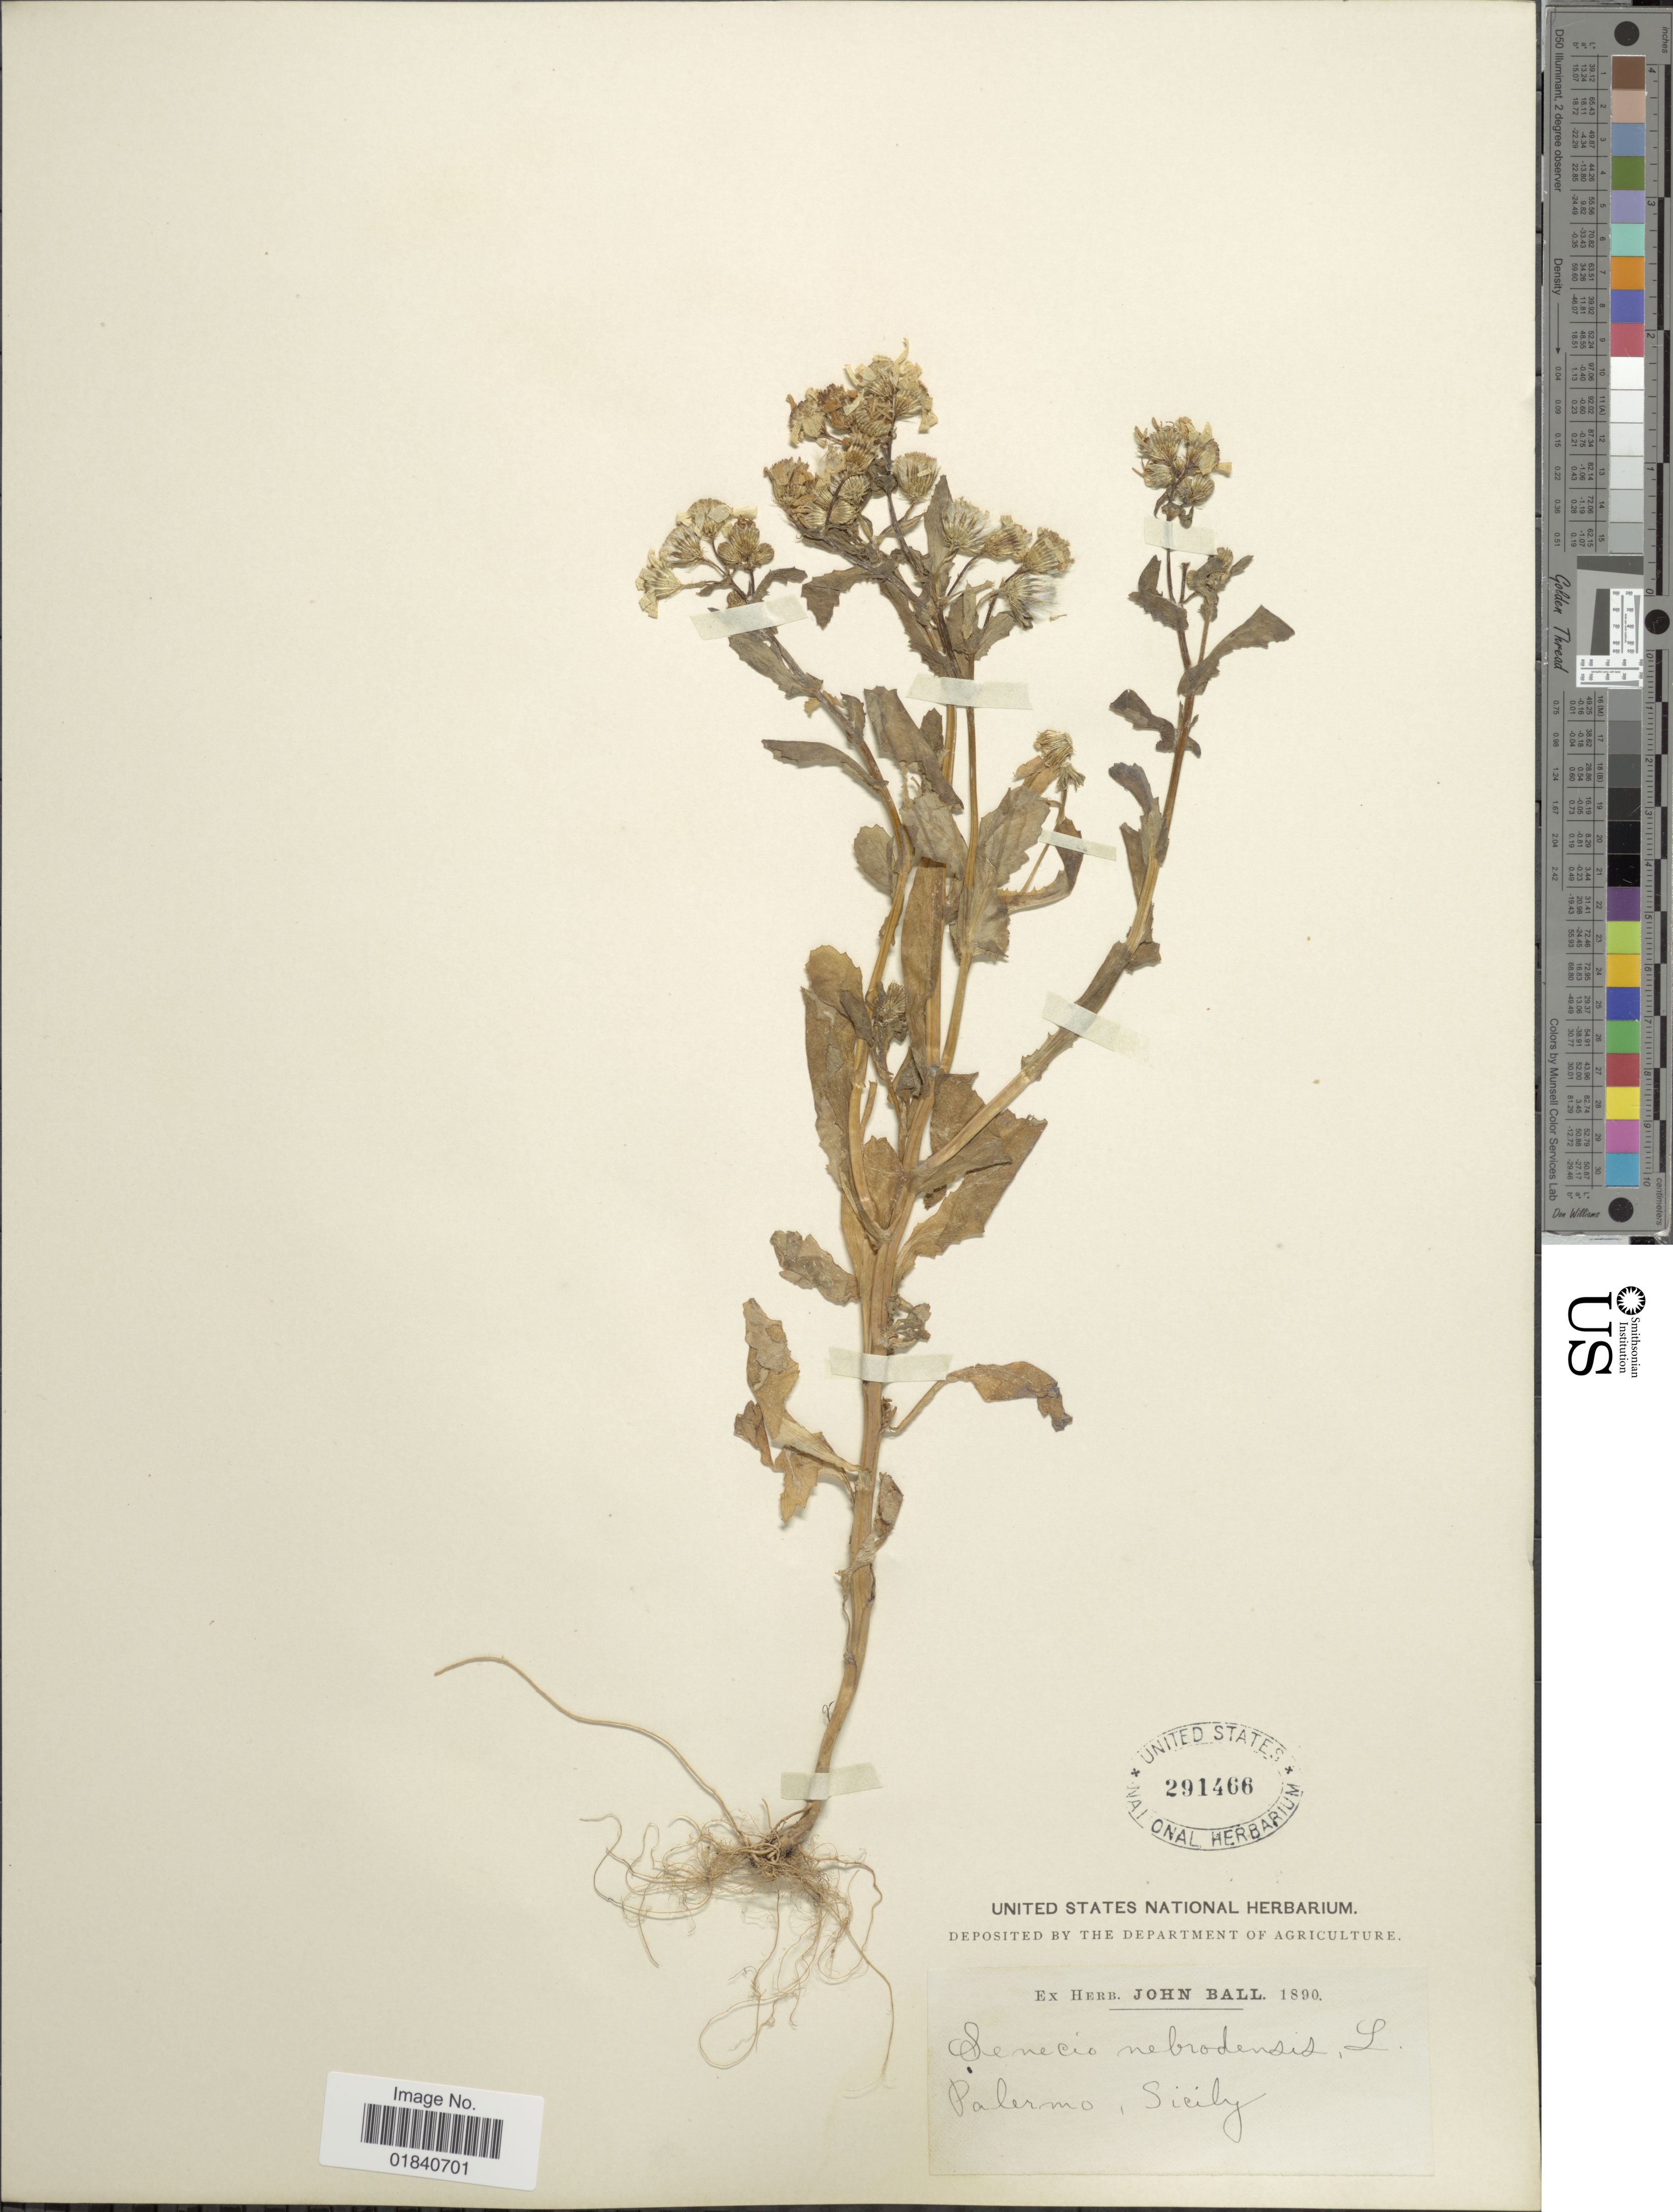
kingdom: Plantae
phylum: Tracheophyta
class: Magnoliopsida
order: Asterales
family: Asteraceae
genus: Senecio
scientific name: Senecio nebrodensis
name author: L.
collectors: ex herb. John Ball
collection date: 1890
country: Italy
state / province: Siciliana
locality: Palermo, Sicily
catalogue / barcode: US 291466